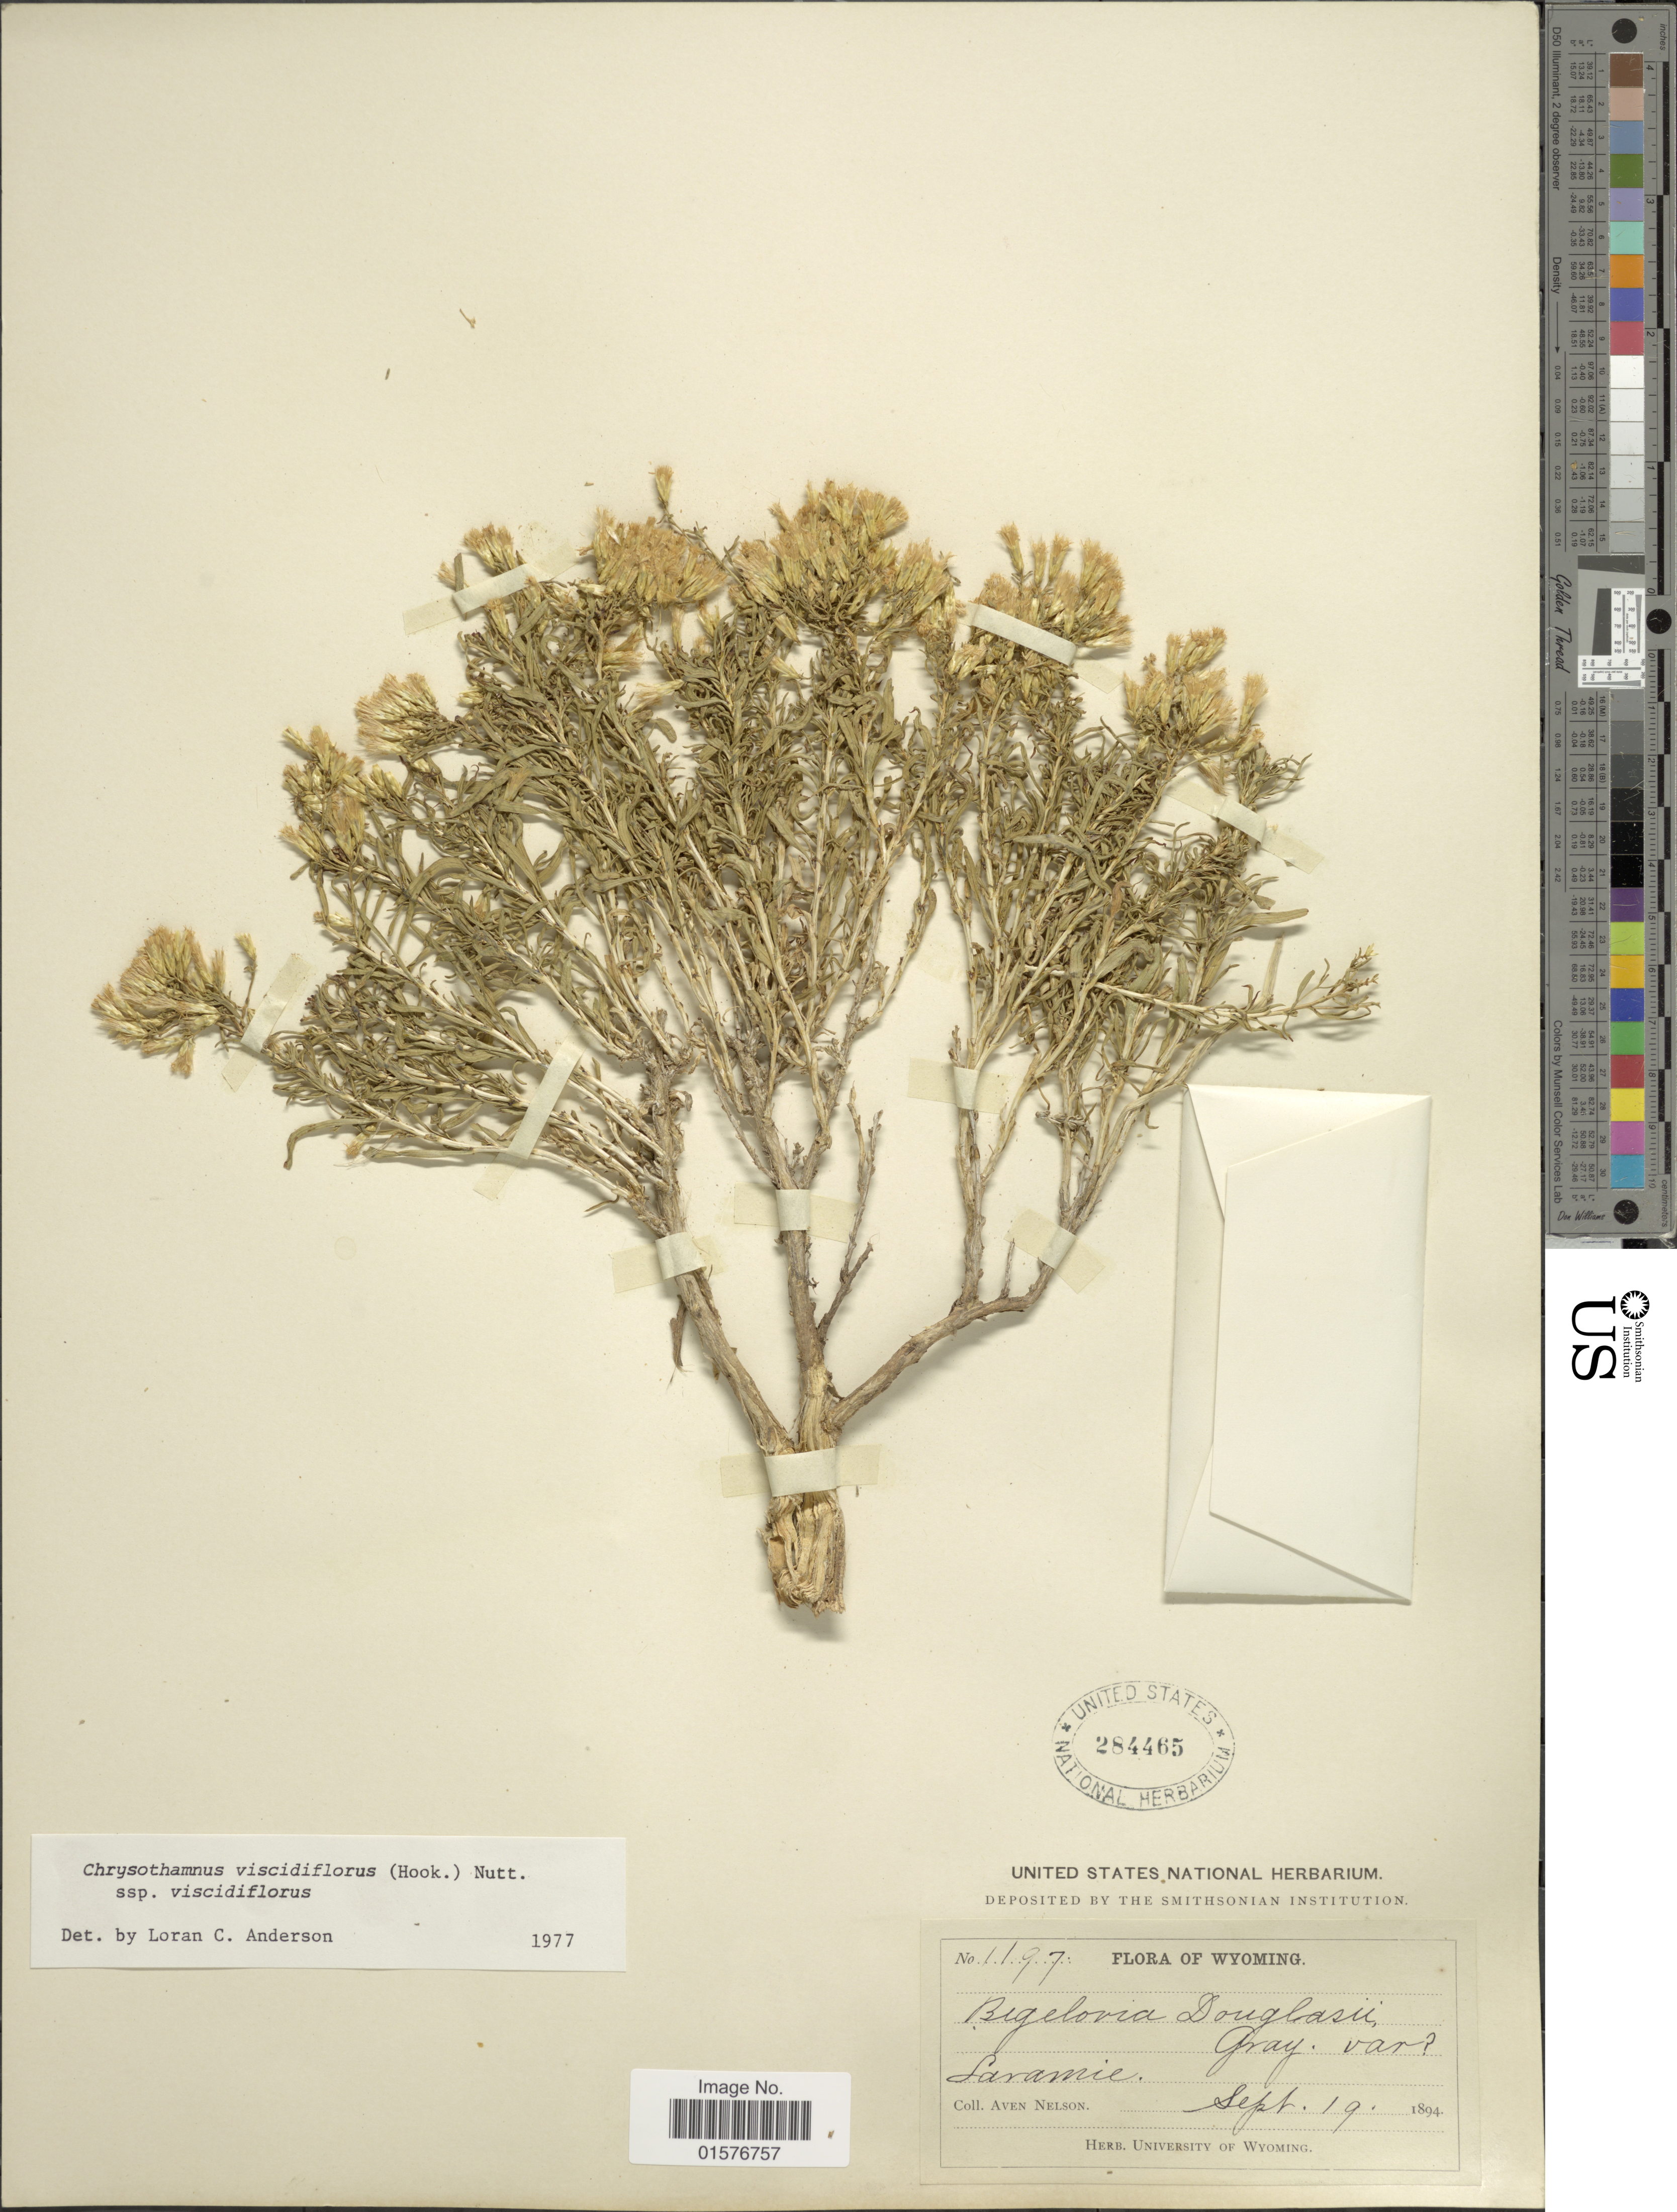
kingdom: Plantae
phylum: Tracheophyta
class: Magnoliopsida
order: Asterales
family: Asteraceae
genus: Chrysothamnus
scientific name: Chrysothamnus viscidiflorus subsp. viscidiflorus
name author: (Hook.) Nutt.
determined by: Urbatsch, Lowell E., Curator (LSU), Louisiana State University (UNITED STATES)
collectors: A. Nelson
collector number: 1197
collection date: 1894-09-19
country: United States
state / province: Wyoming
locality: Laramie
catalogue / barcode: US 284465